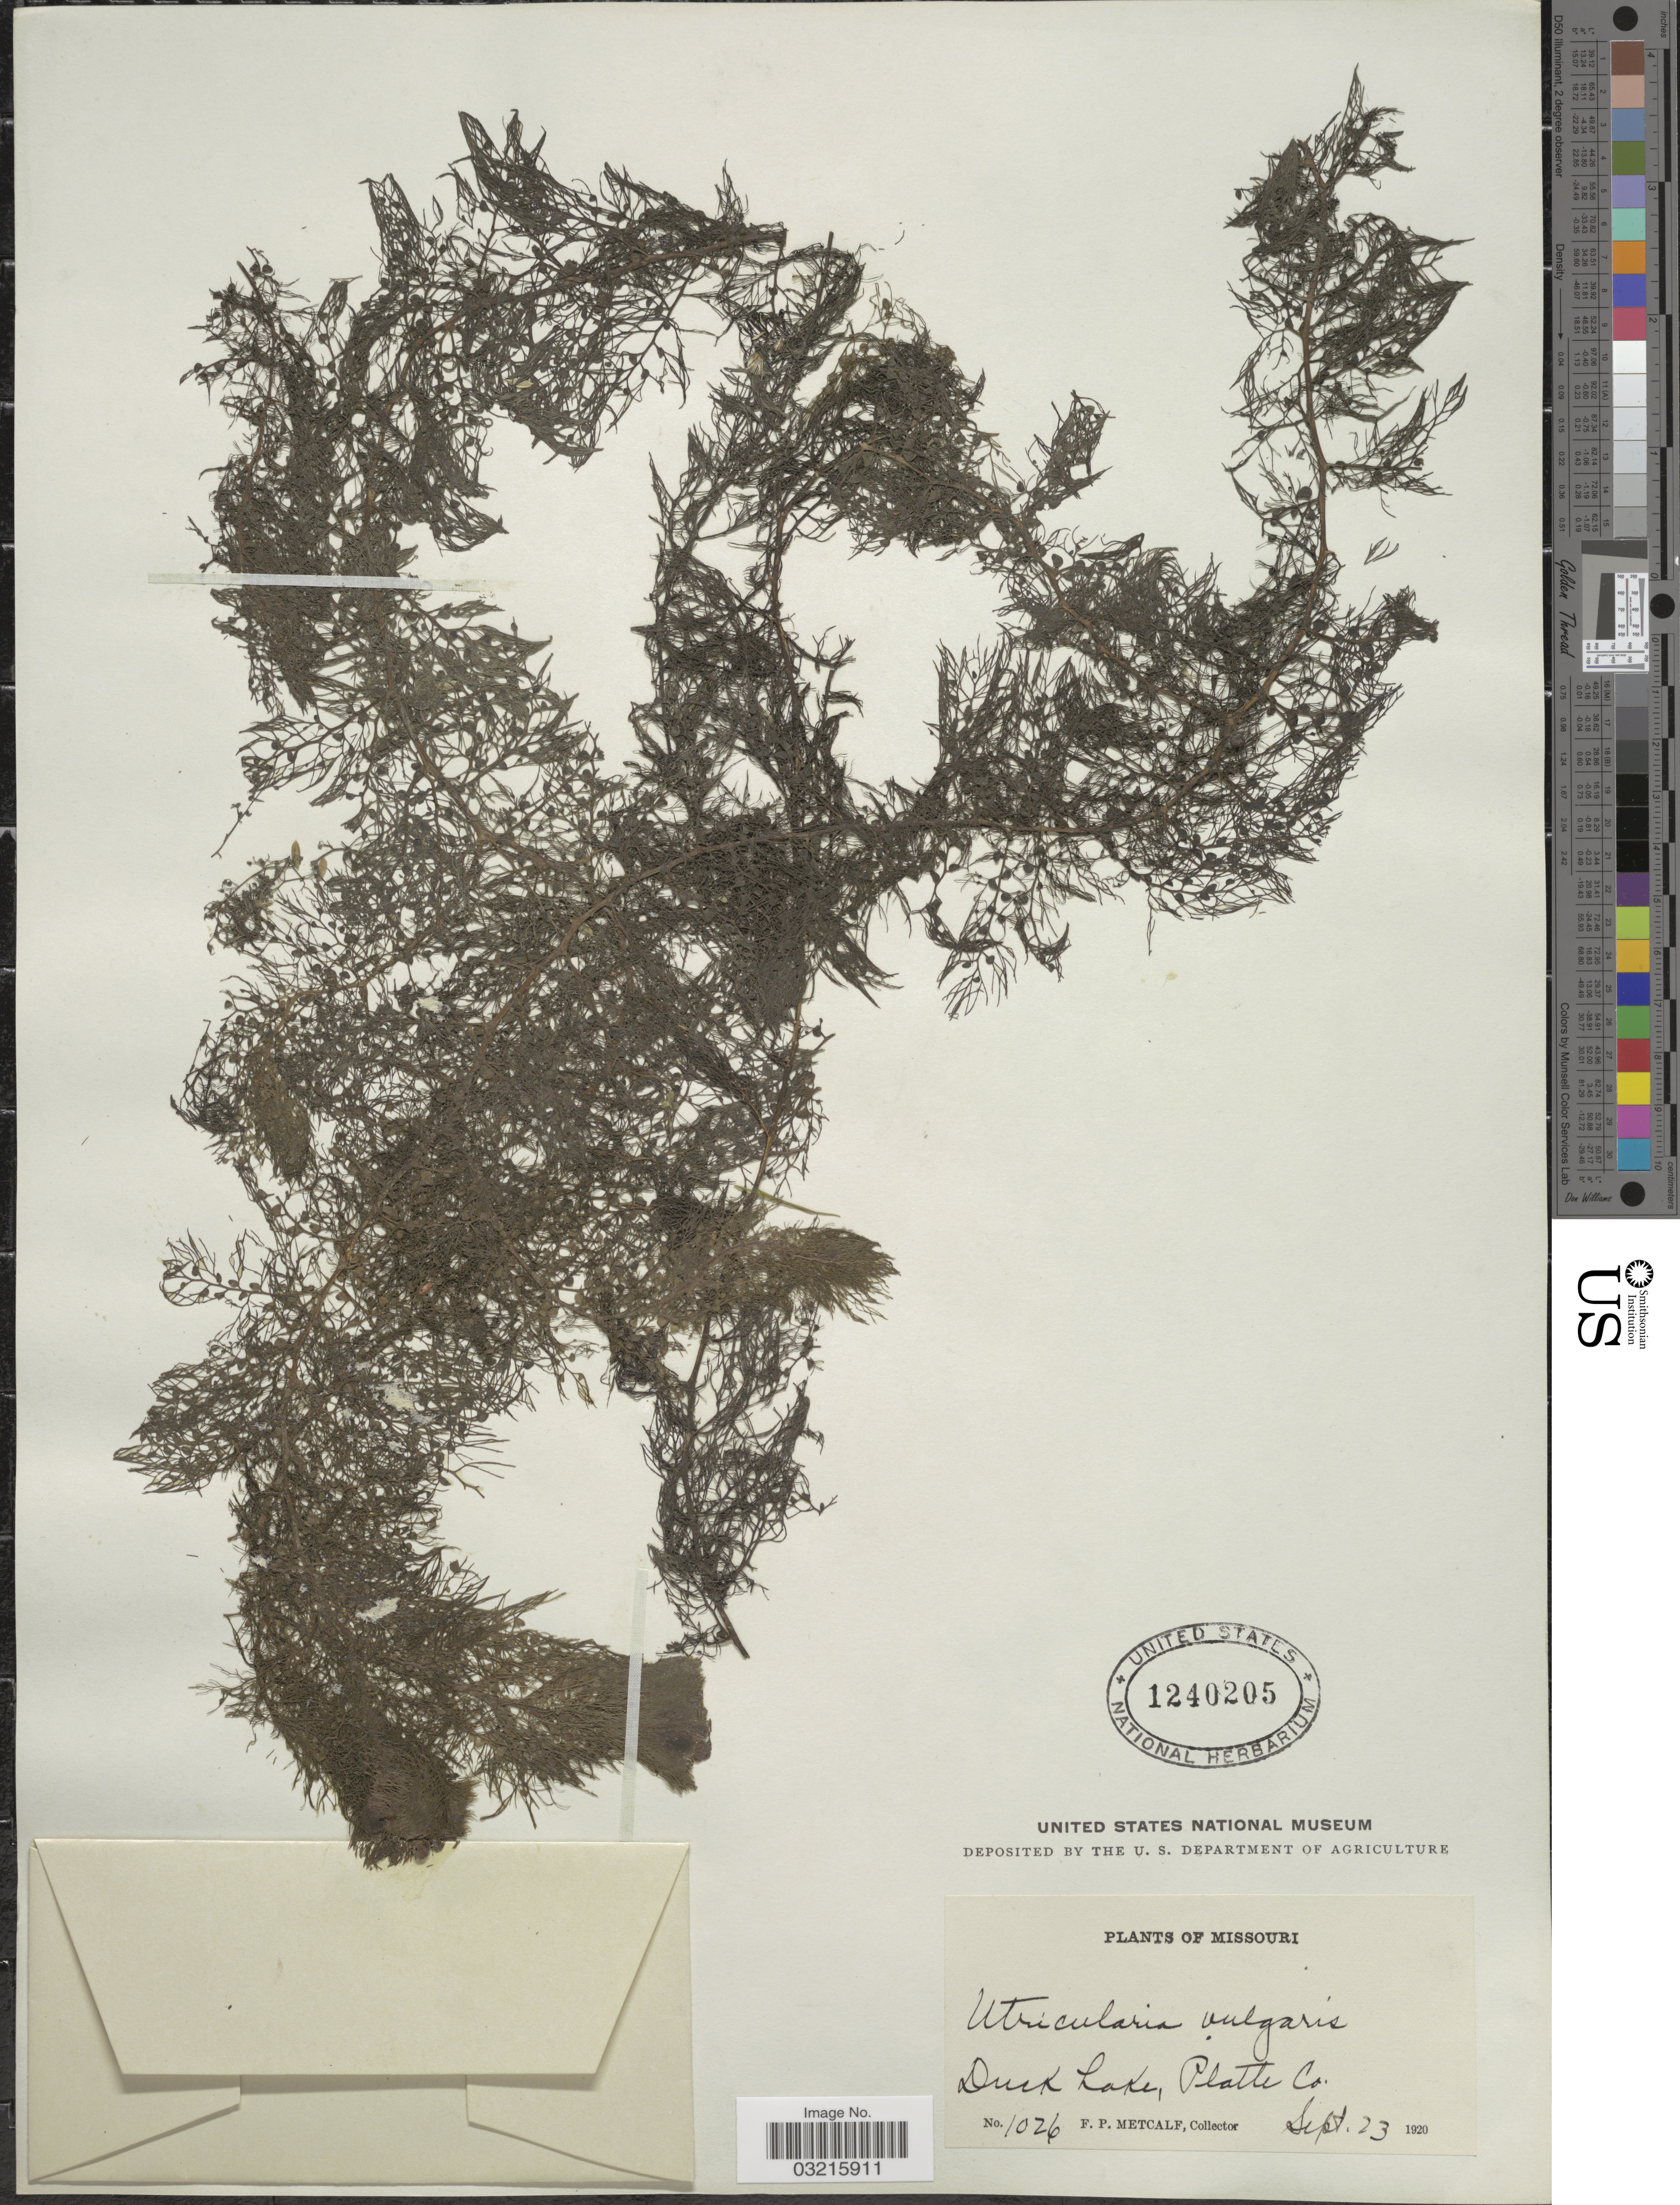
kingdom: Plantae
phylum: Tracheophyta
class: Magnoliopsida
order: Lamiales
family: Lentibulariaceae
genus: Utricularia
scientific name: Utricularia vulgaris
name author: L.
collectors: F. Metcalf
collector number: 1026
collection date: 1920-09-23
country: United States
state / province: Missouri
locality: Duck Lake, Platte Co.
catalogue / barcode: US 1240205